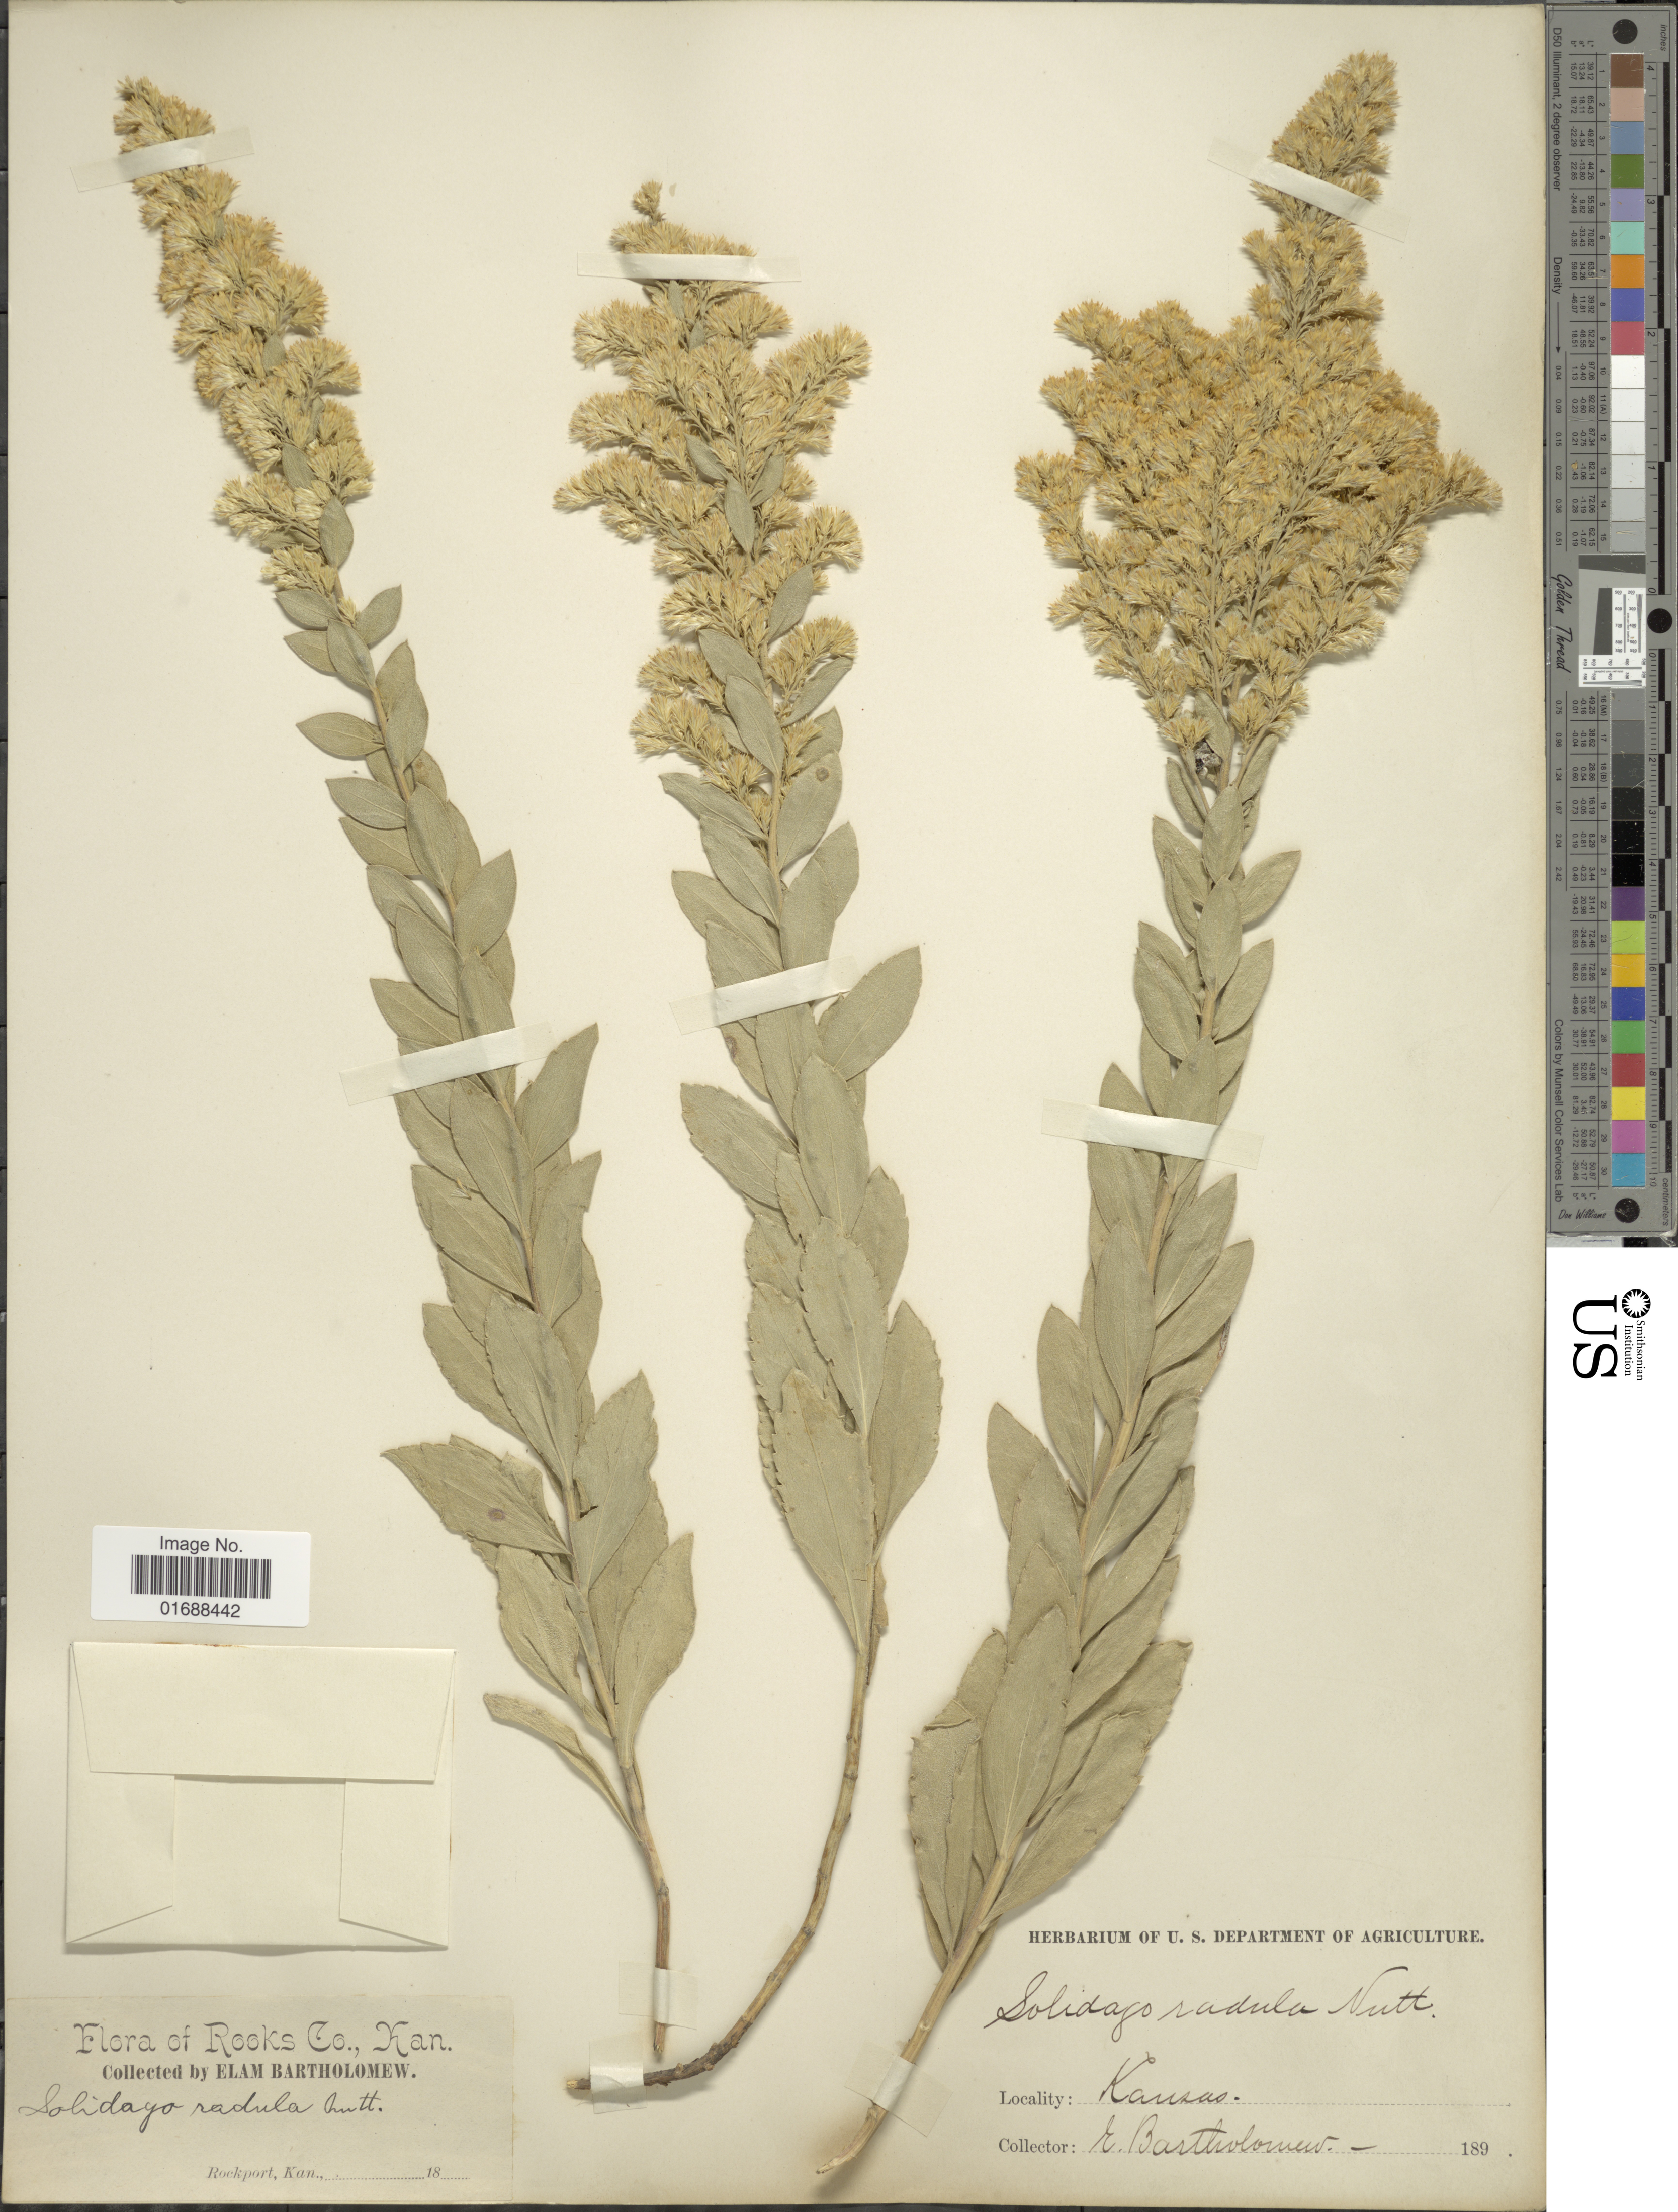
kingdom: Plantae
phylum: Tracheophyta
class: Magnoliopsida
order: Asterales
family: Asteraceae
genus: Solidago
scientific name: Solidago mollis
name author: Bartl.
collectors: E. Bartholomew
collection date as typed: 189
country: United States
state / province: Kansas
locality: Rooks Co., Kansas. Rockport.